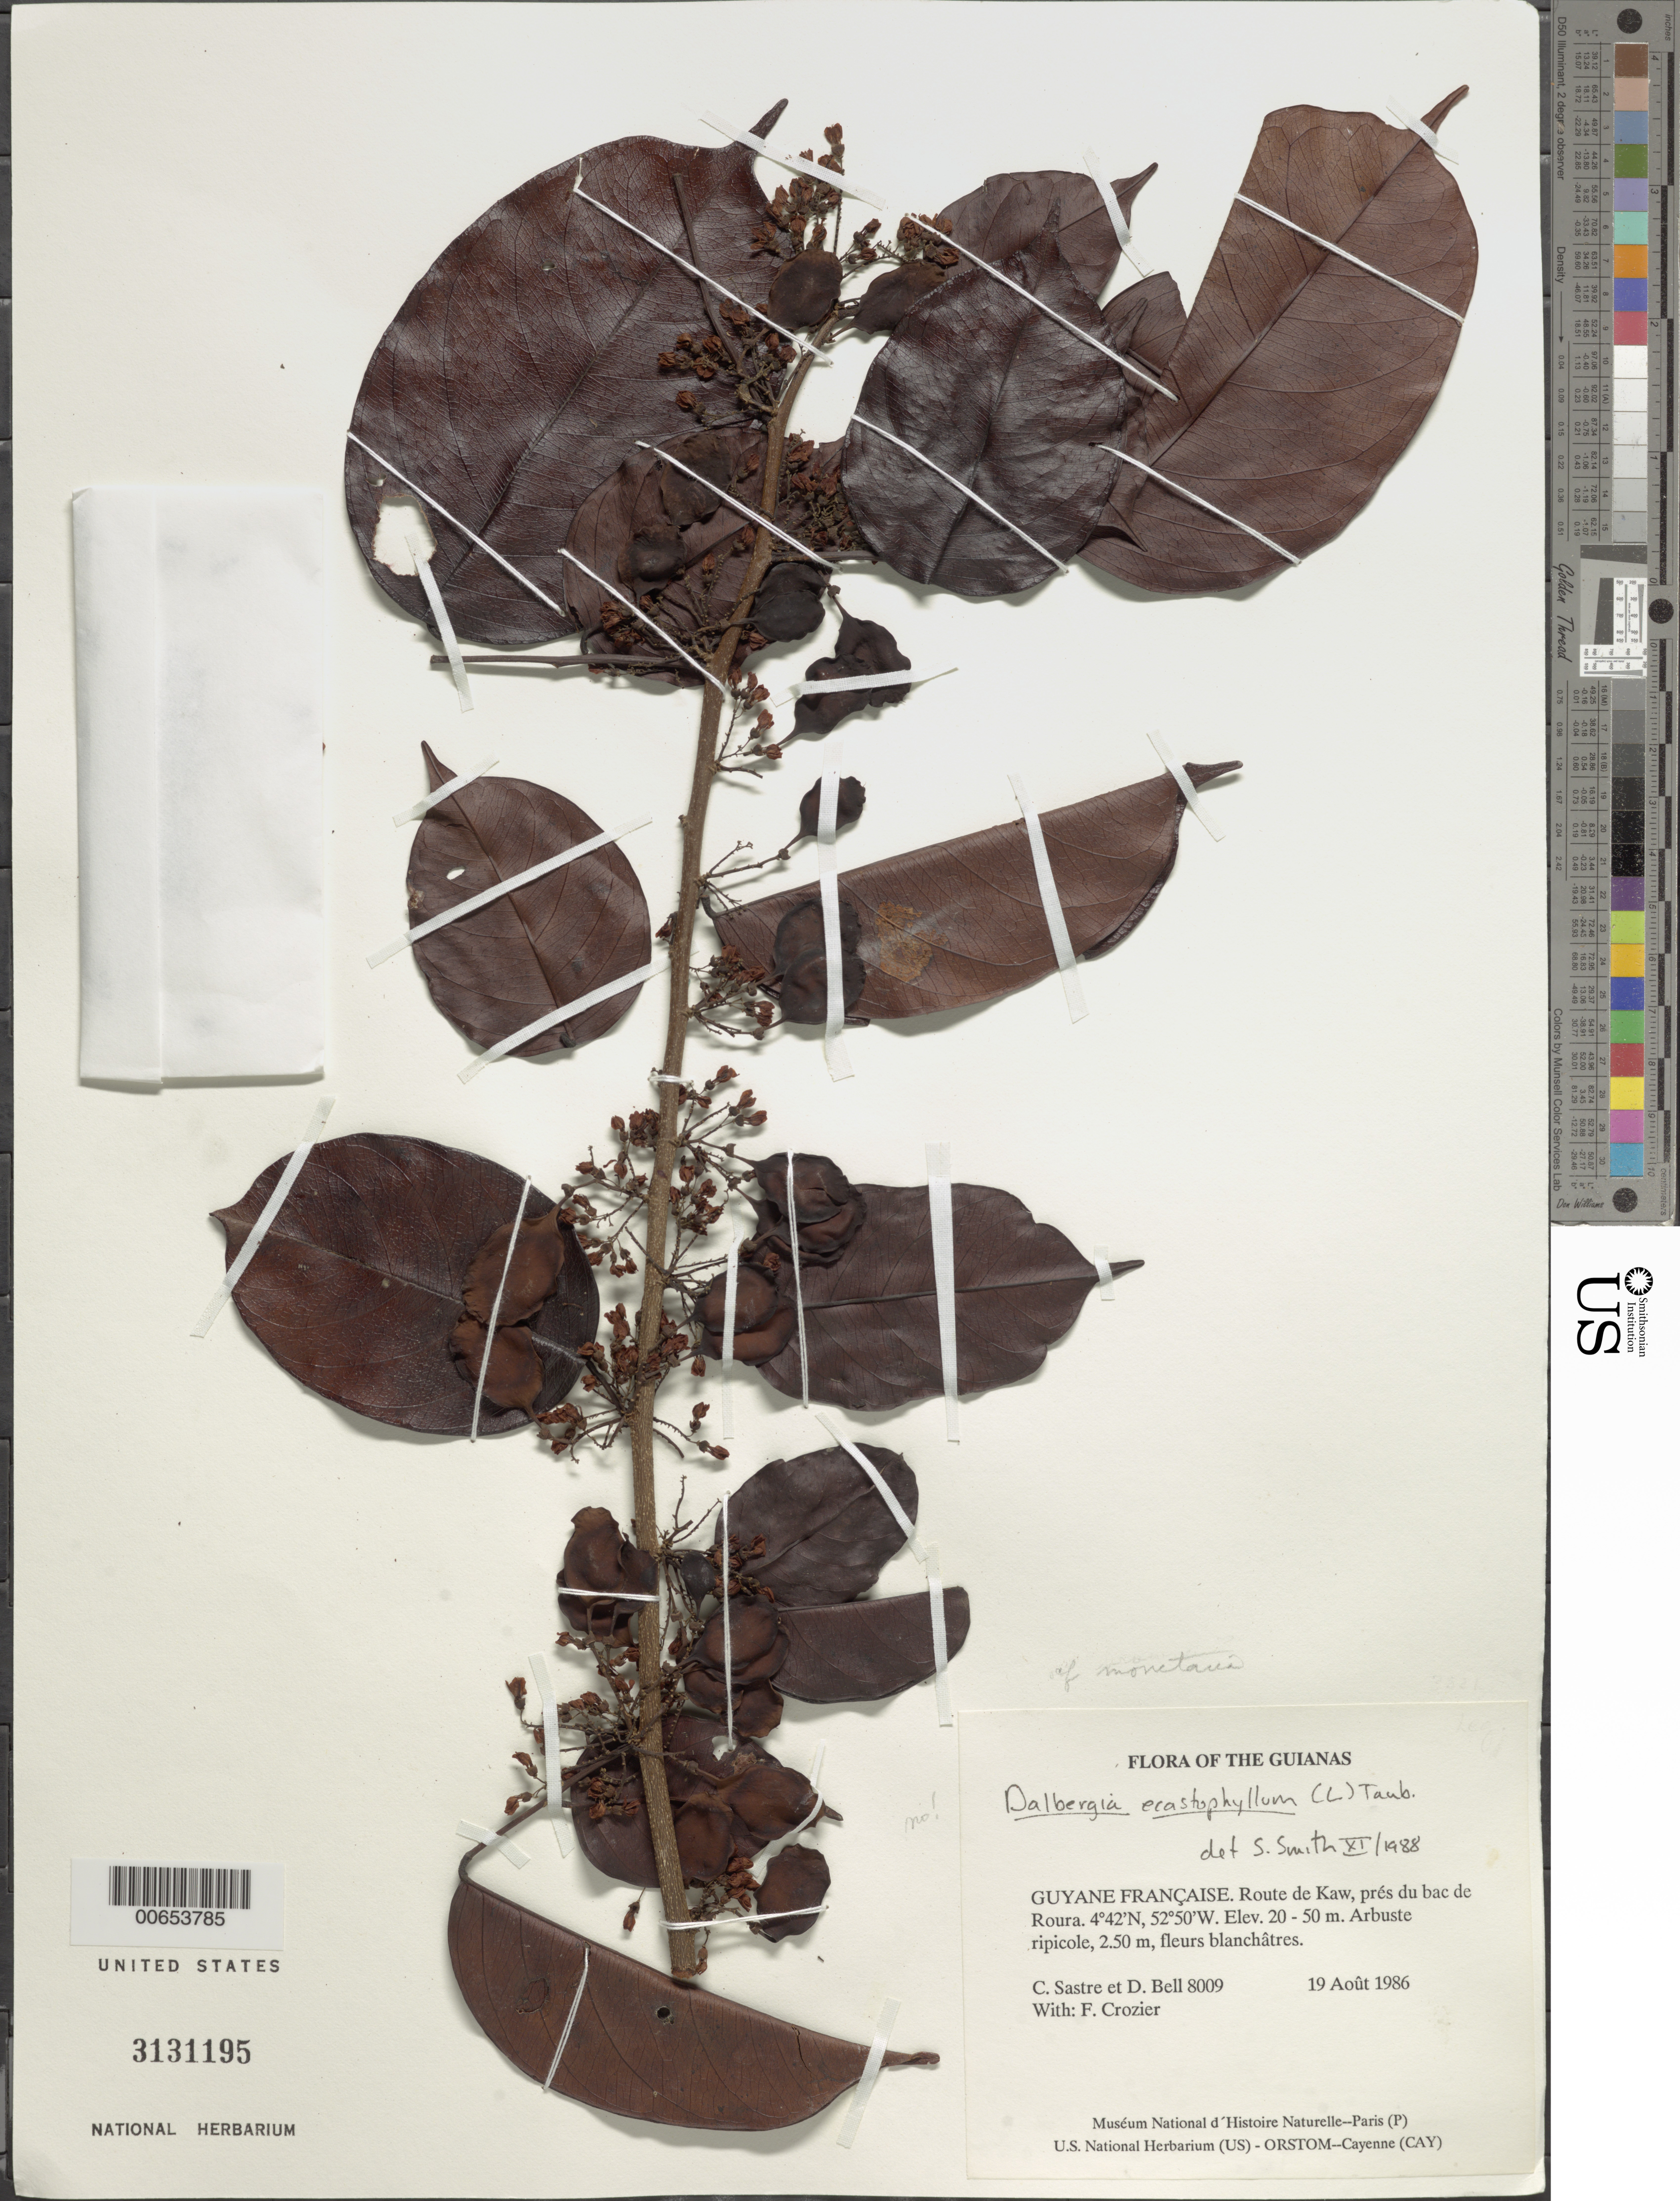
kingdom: Plantae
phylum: Tracheophyta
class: Magnoliopsida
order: Fabales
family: Fabaceae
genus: Dalbergia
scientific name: Dalbergia sp.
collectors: C. H. L. Sastre, D. A. Bell & F. Crozier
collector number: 8009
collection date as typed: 19 August 1986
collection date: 1986-08-19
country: French Guiana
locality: Route de Kaw, prés du bac de Roura [bac=ferryboat]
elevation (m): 20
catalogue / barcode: US 3131195